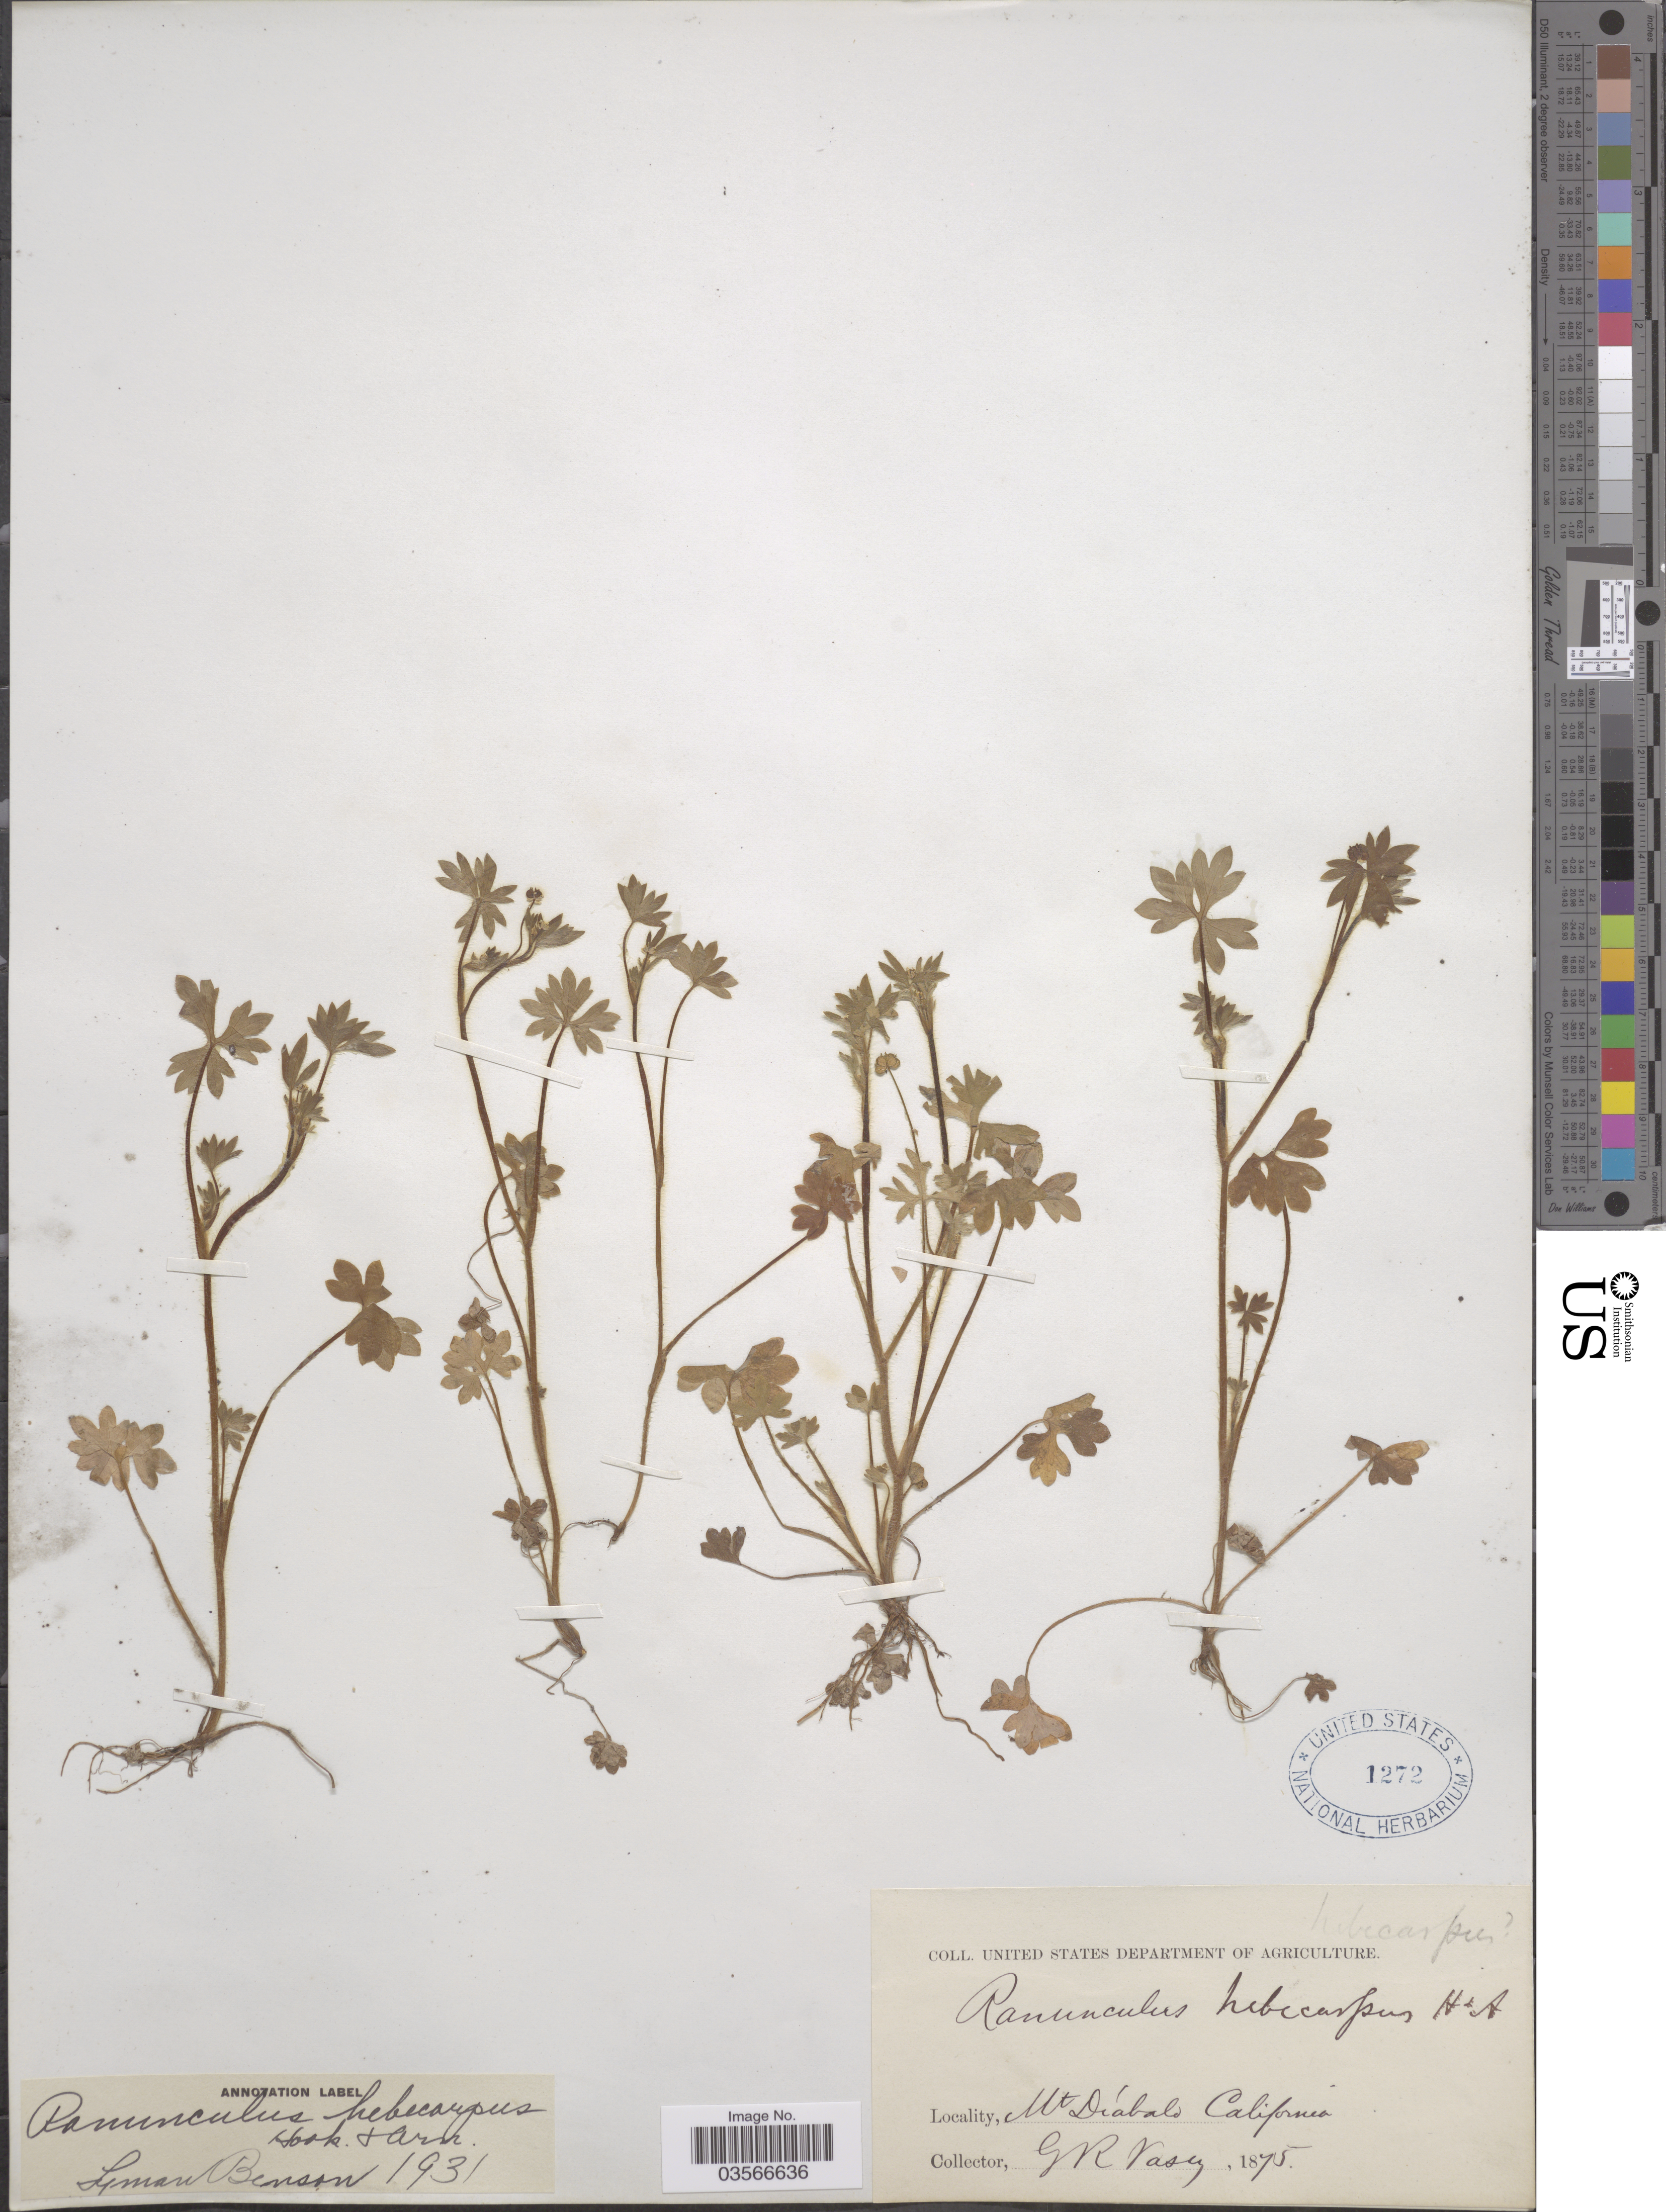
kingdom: Plantae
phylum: Tracheophyta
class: Magnoliopsida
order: Ranunculales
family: Ranunculaceae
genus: Ranunculus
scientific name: Ranunculus hebecarpus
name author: Hook. & Arn.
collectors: G. R. Vasey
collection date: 1875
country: United States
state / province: California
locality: Mt. Diabalo.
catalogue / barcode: US 1272